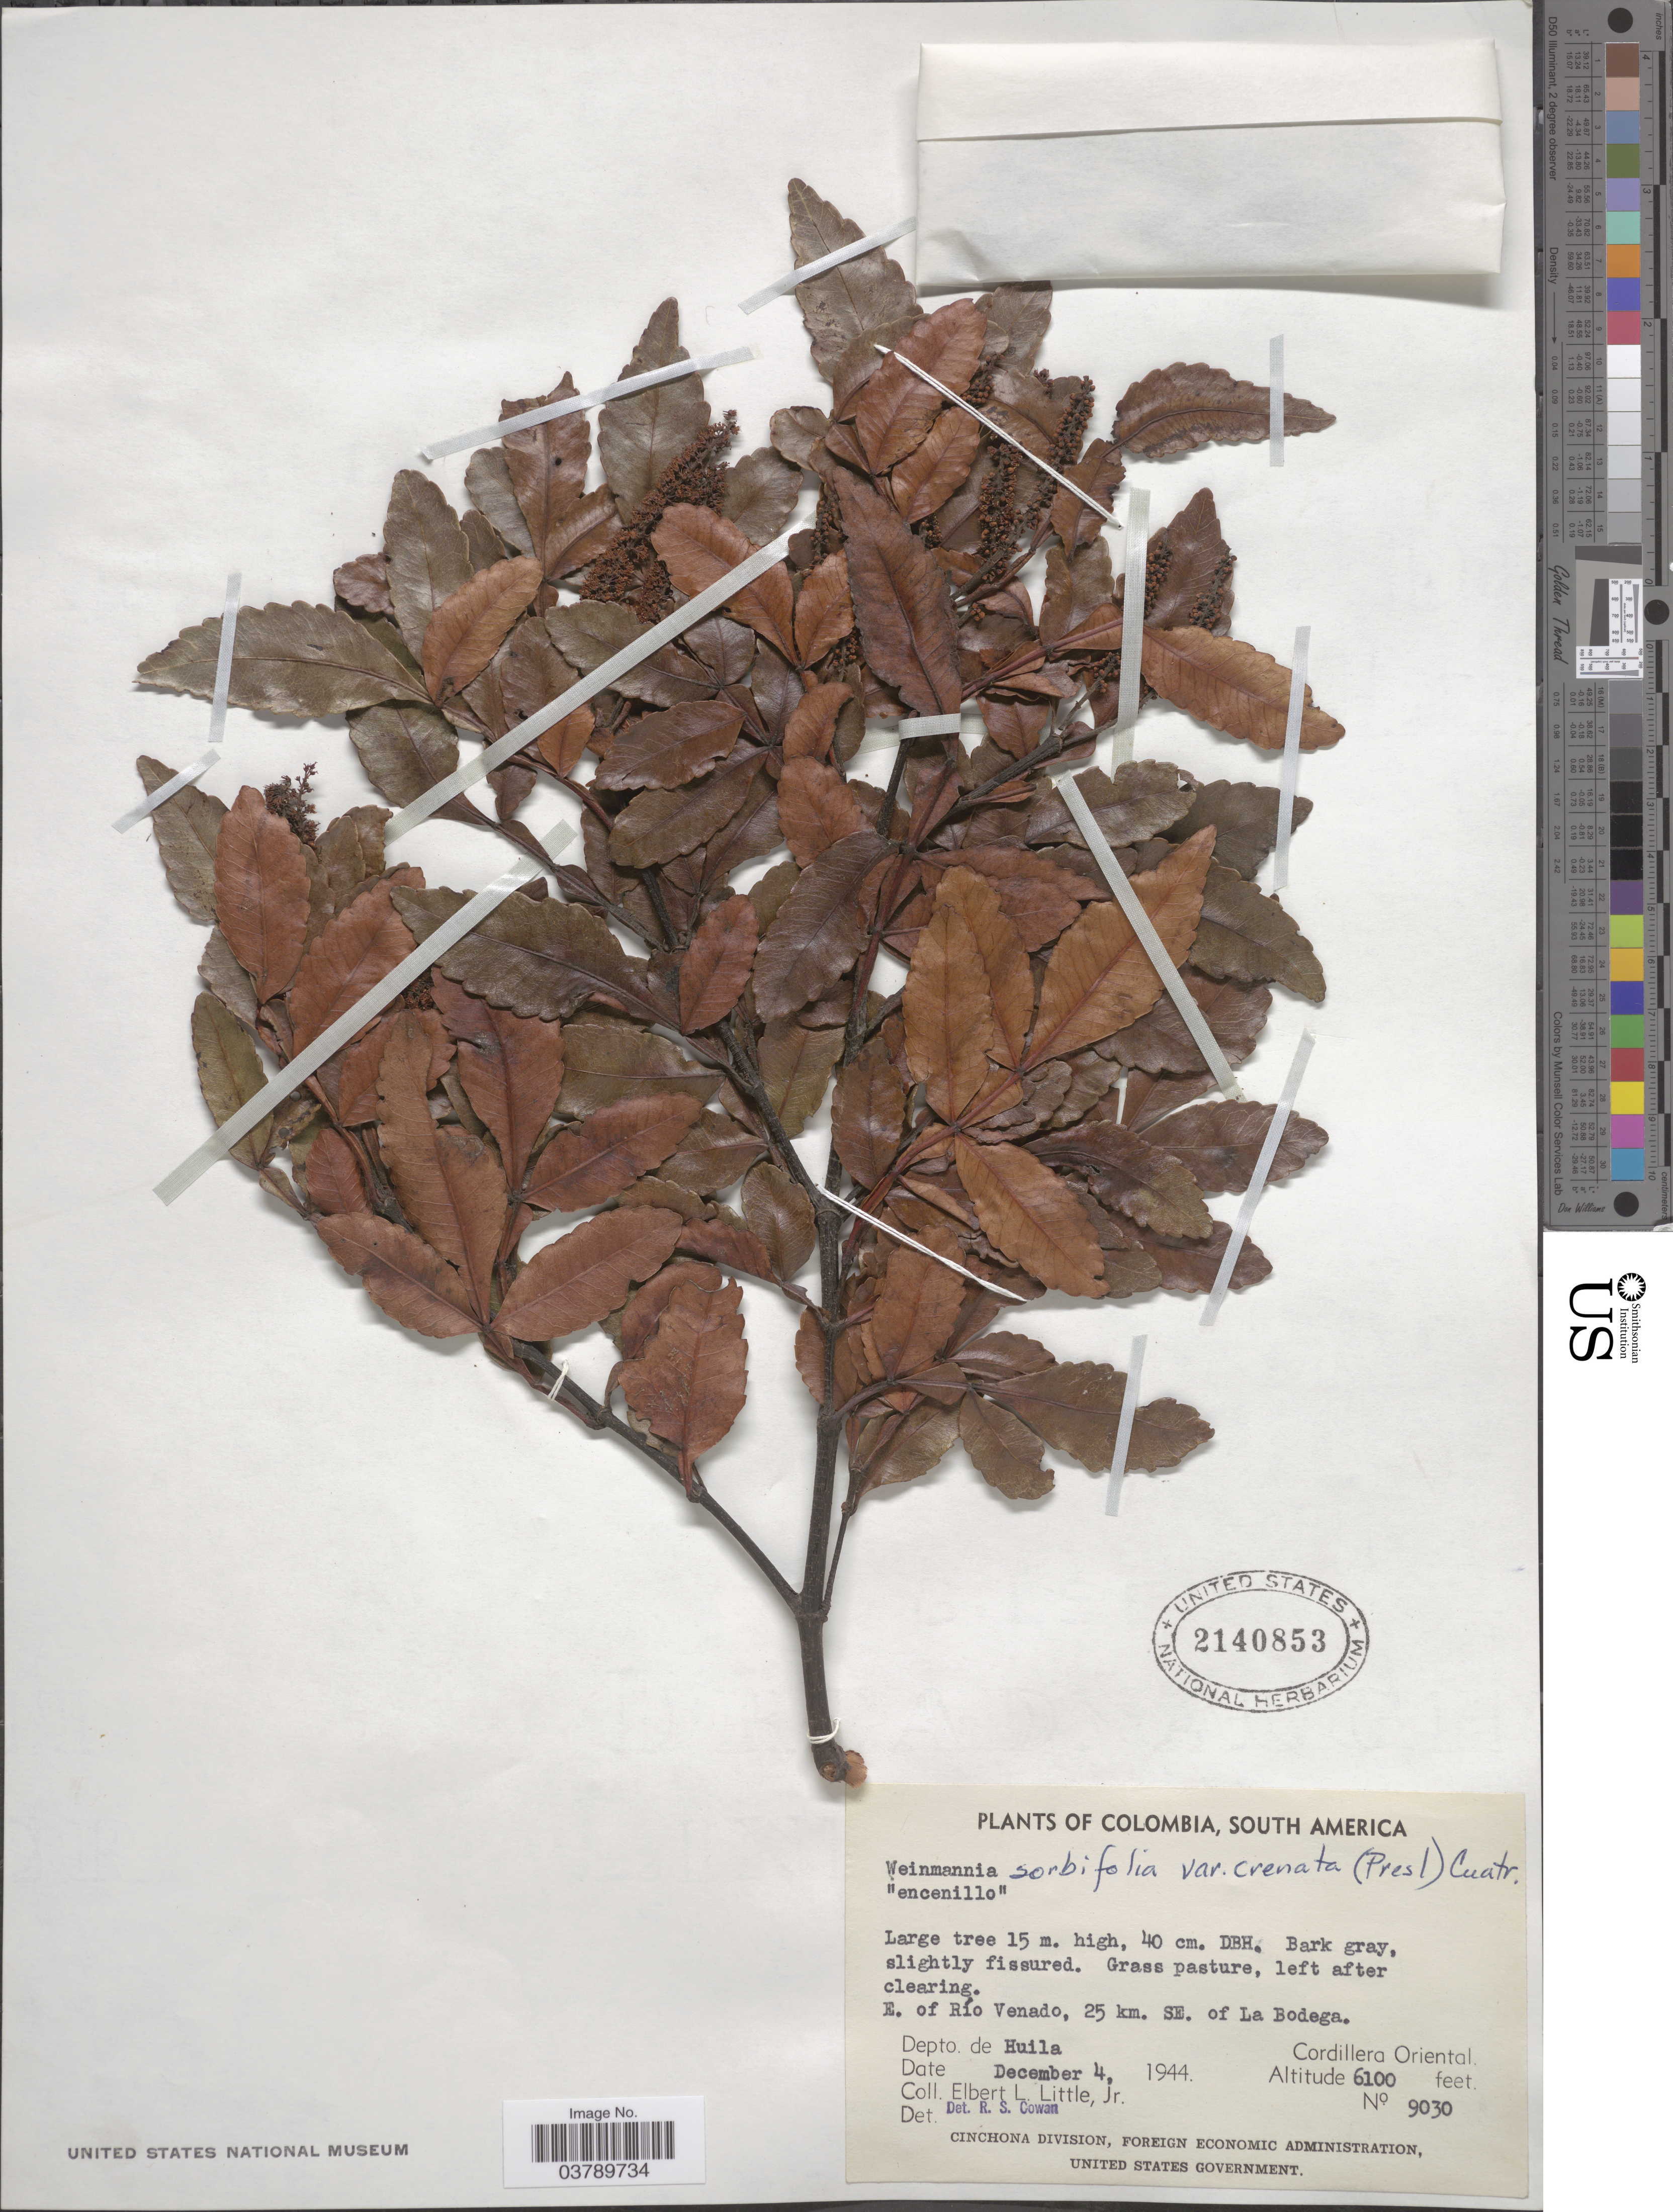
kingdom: Plantae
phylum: Tracheophyta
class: Magnoliopsida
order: Oxalidales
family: Cunoniaceae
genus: Weinmannia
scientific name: Weinmannia sorbifolia var. crenata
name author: Kunth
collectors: E. L. Little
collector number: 9030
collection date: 1944-12-04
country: Colombia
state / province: Huila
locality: E. of Río Venado, 25 km. SE. of La Bodega. Depto. de Huila. Cordillera Oriental.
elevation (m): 1859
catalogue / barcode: US 2140853